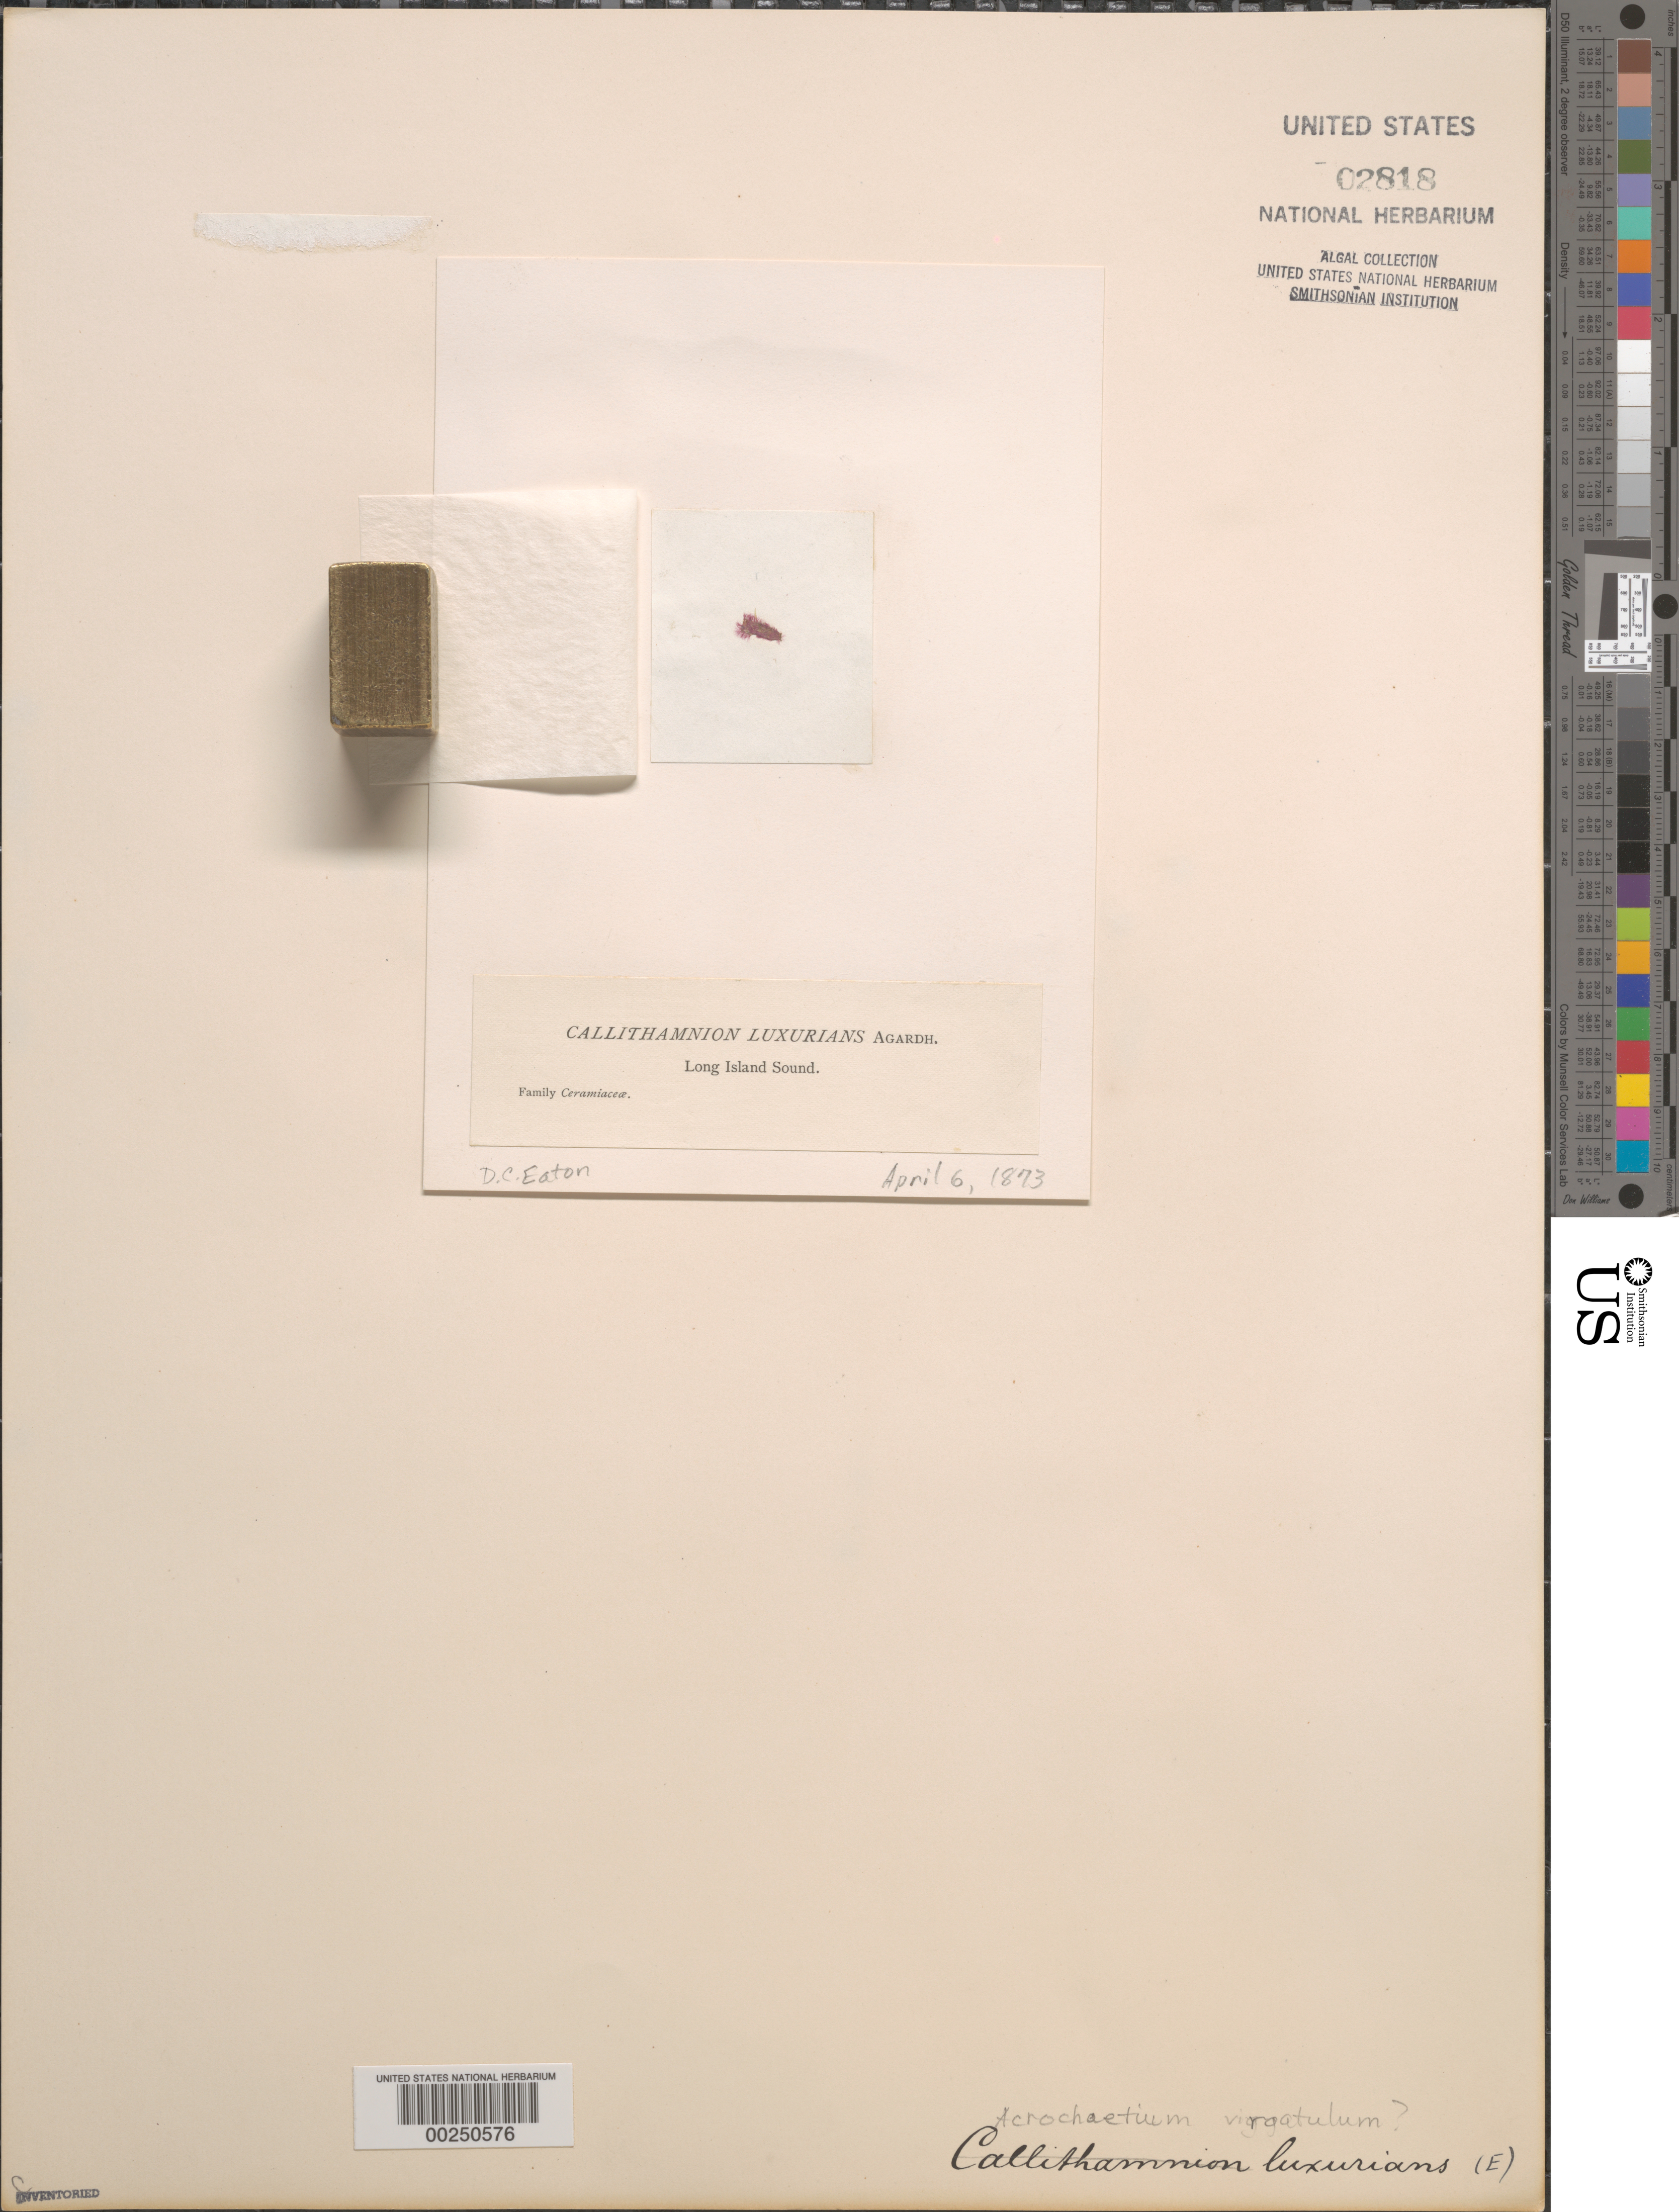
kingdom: Plantae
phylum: Rhodophyta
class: Florideophyceae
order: Acrochaetiales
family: Acrochaetiaceae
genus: Acrochaetium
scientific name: Acrochaetium secundatum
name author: (Lyngb.) Näg. in Näg. & C. Cramer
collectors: D. C. Eaton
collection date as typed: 06 Apr 1873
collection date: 1873-04-06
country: United States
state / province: Connecticut / New York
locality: Long Island Sound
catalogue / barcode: US 2818